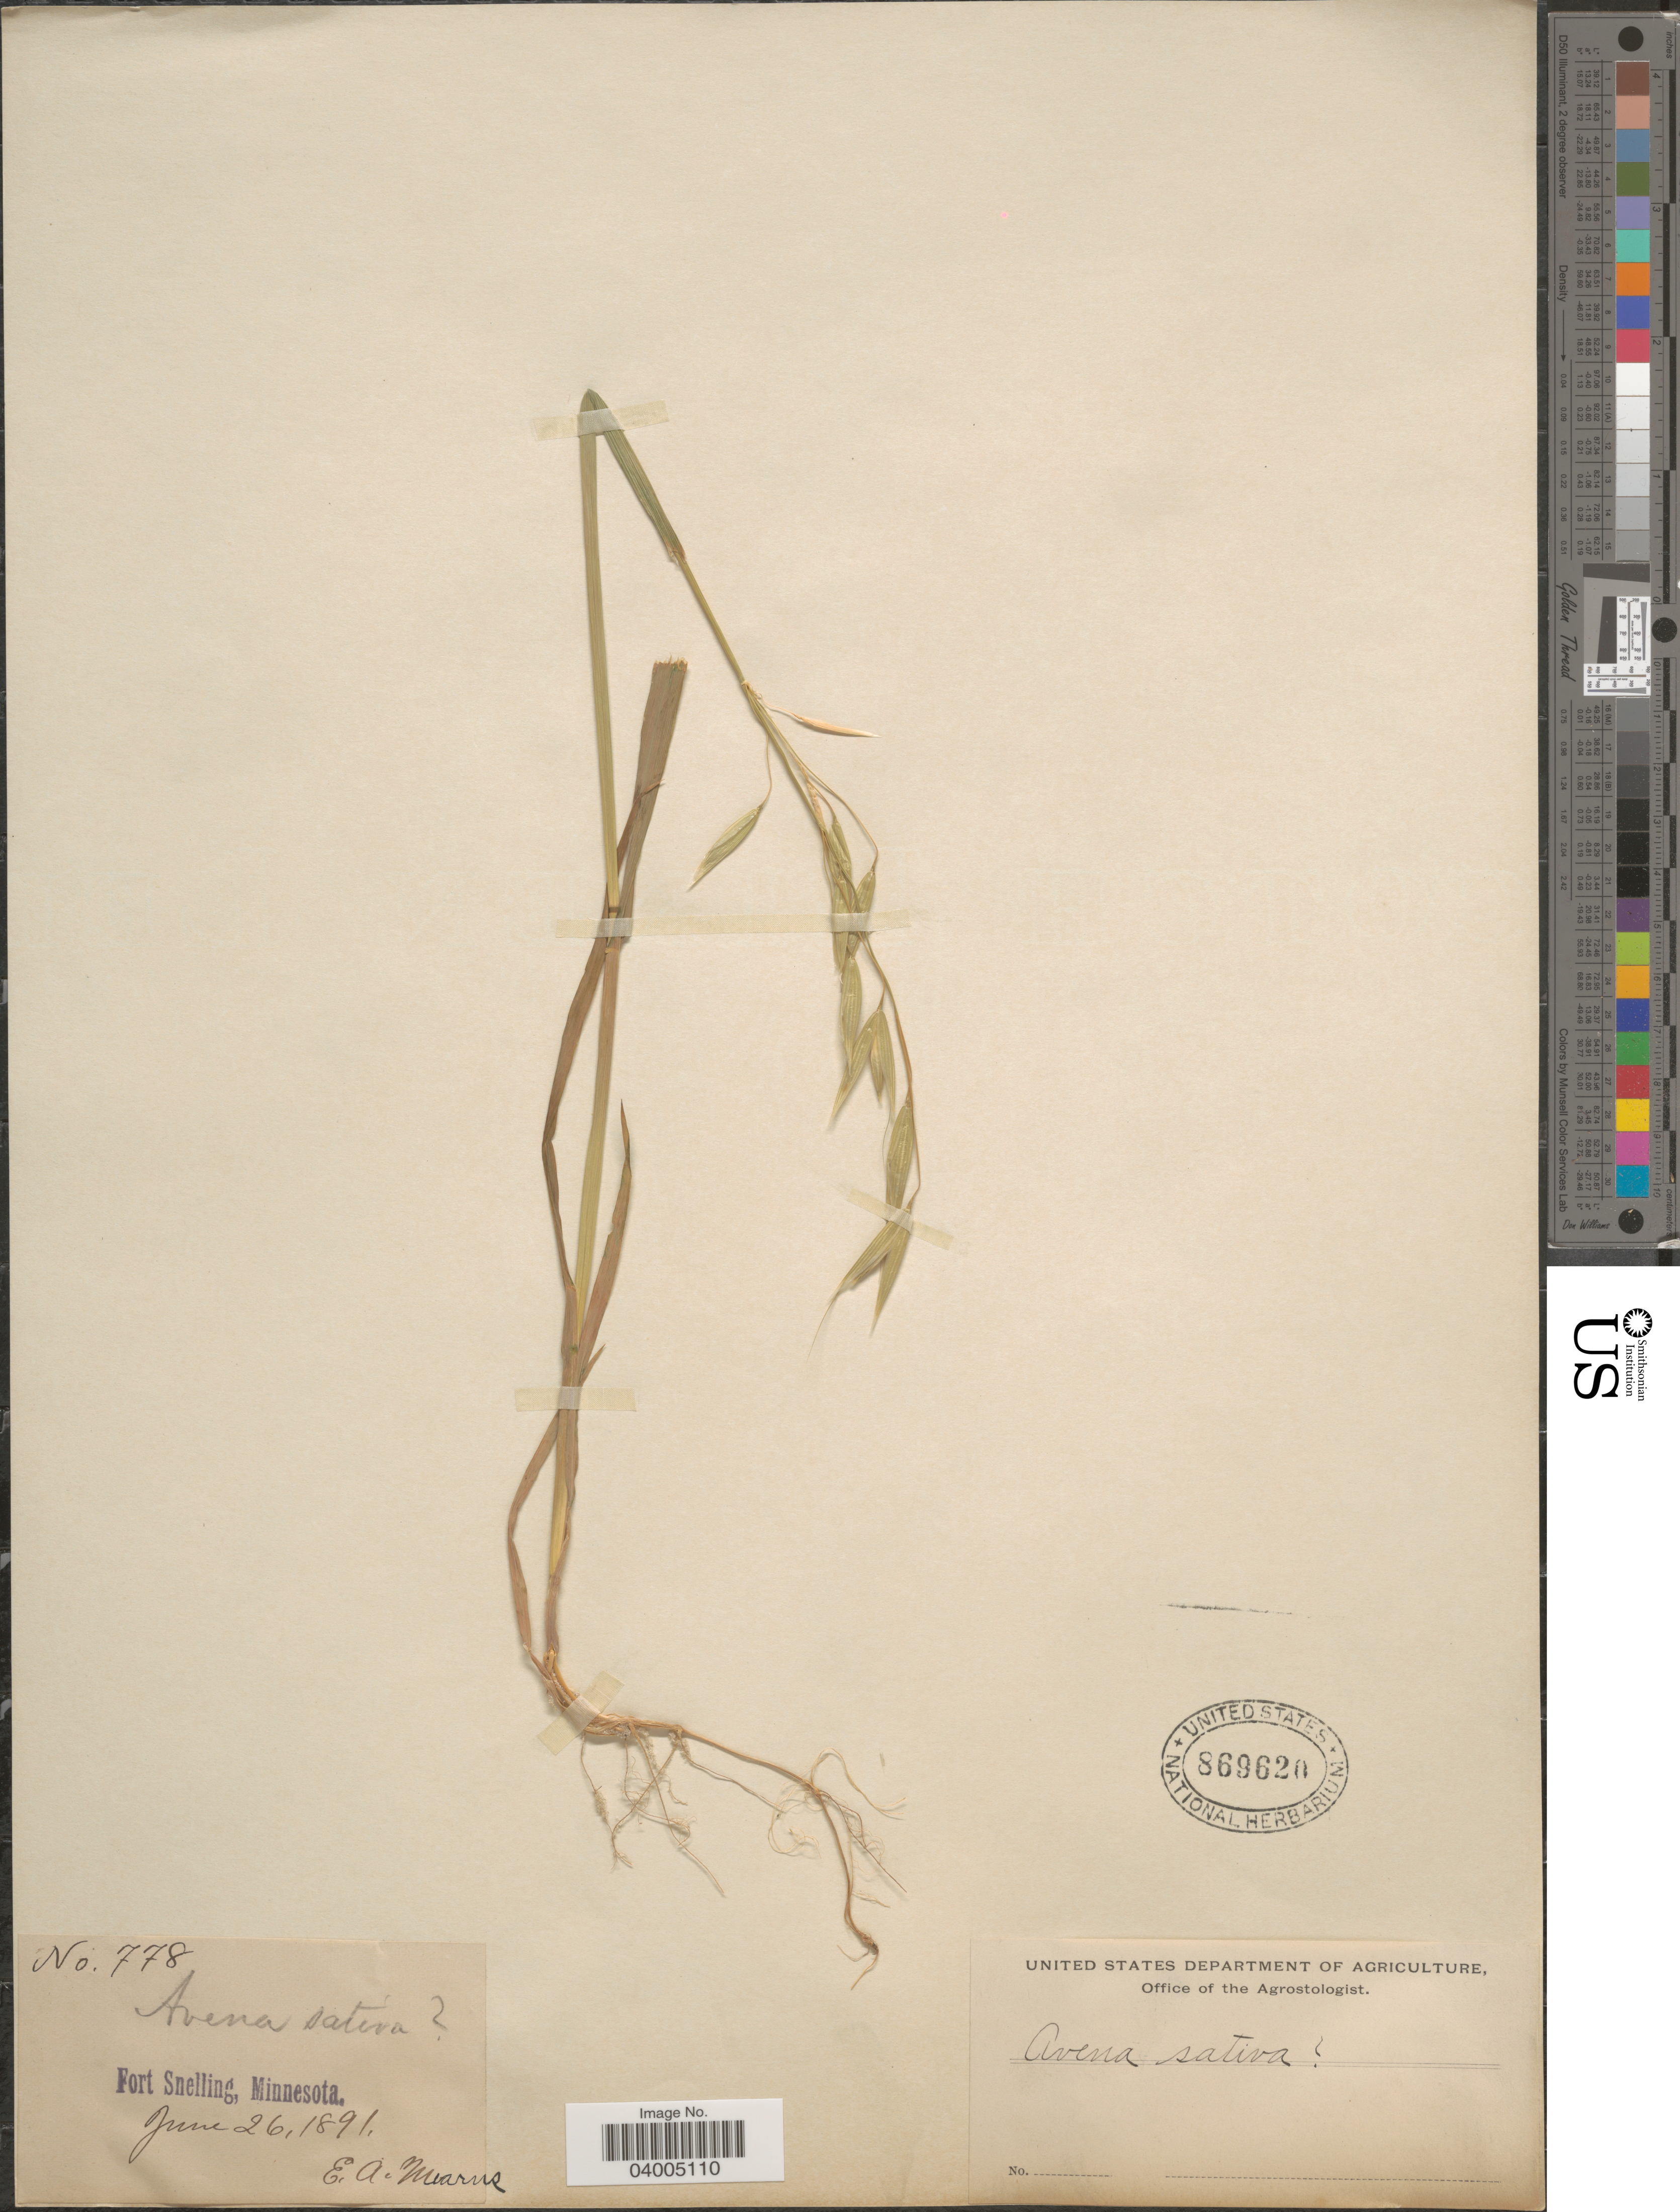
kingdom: Plantae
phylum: Tracheophyta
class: Liliopsida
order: Poales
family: Poaceae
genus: Avena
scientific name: Avena sativa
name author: L.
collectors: E. A. Mearns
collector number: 778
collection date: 1891-06-26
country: United States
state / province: Minnesota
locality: Fort Snelling.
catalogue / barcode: US 869620